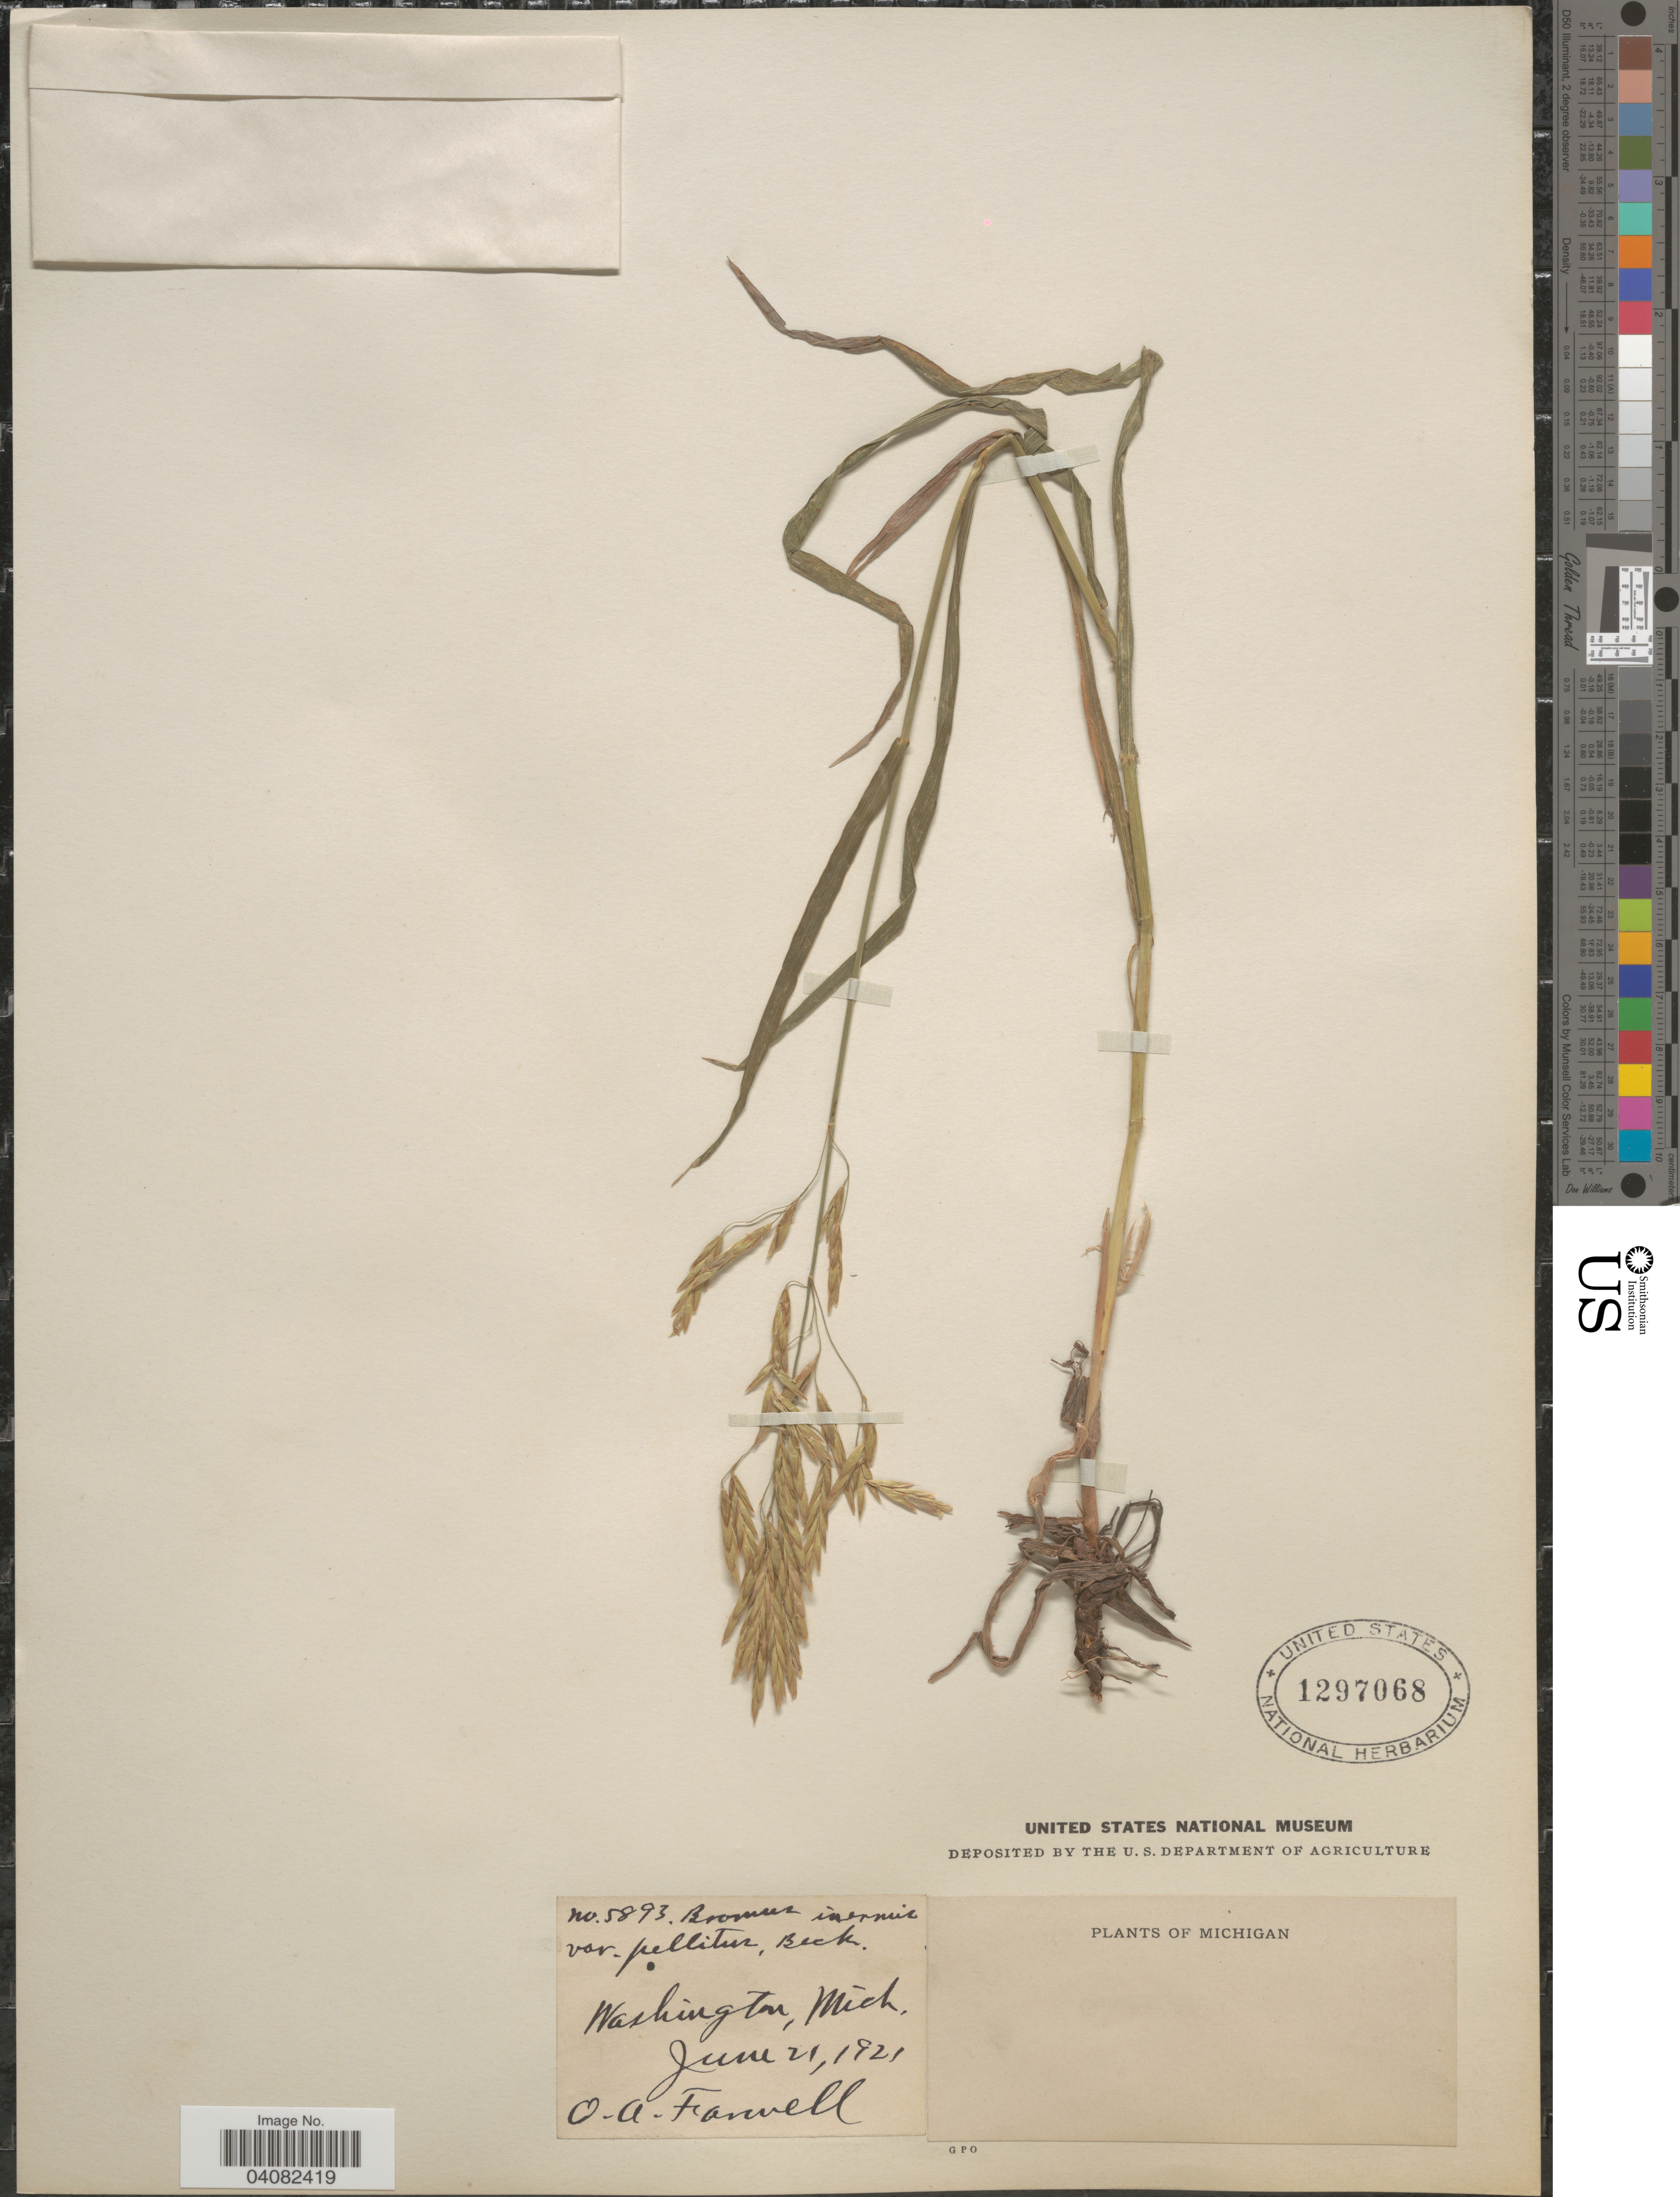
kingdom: Plantae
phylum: Tracheophyta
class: Liliopsida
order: Poales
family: Poaceae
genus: Bromus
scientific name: Bromus inermis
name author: Leyss.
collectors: O. Farwell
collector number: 5893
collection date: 1921-06-21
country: United States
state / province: Michigan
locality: Washington.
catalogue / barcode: US 1297068